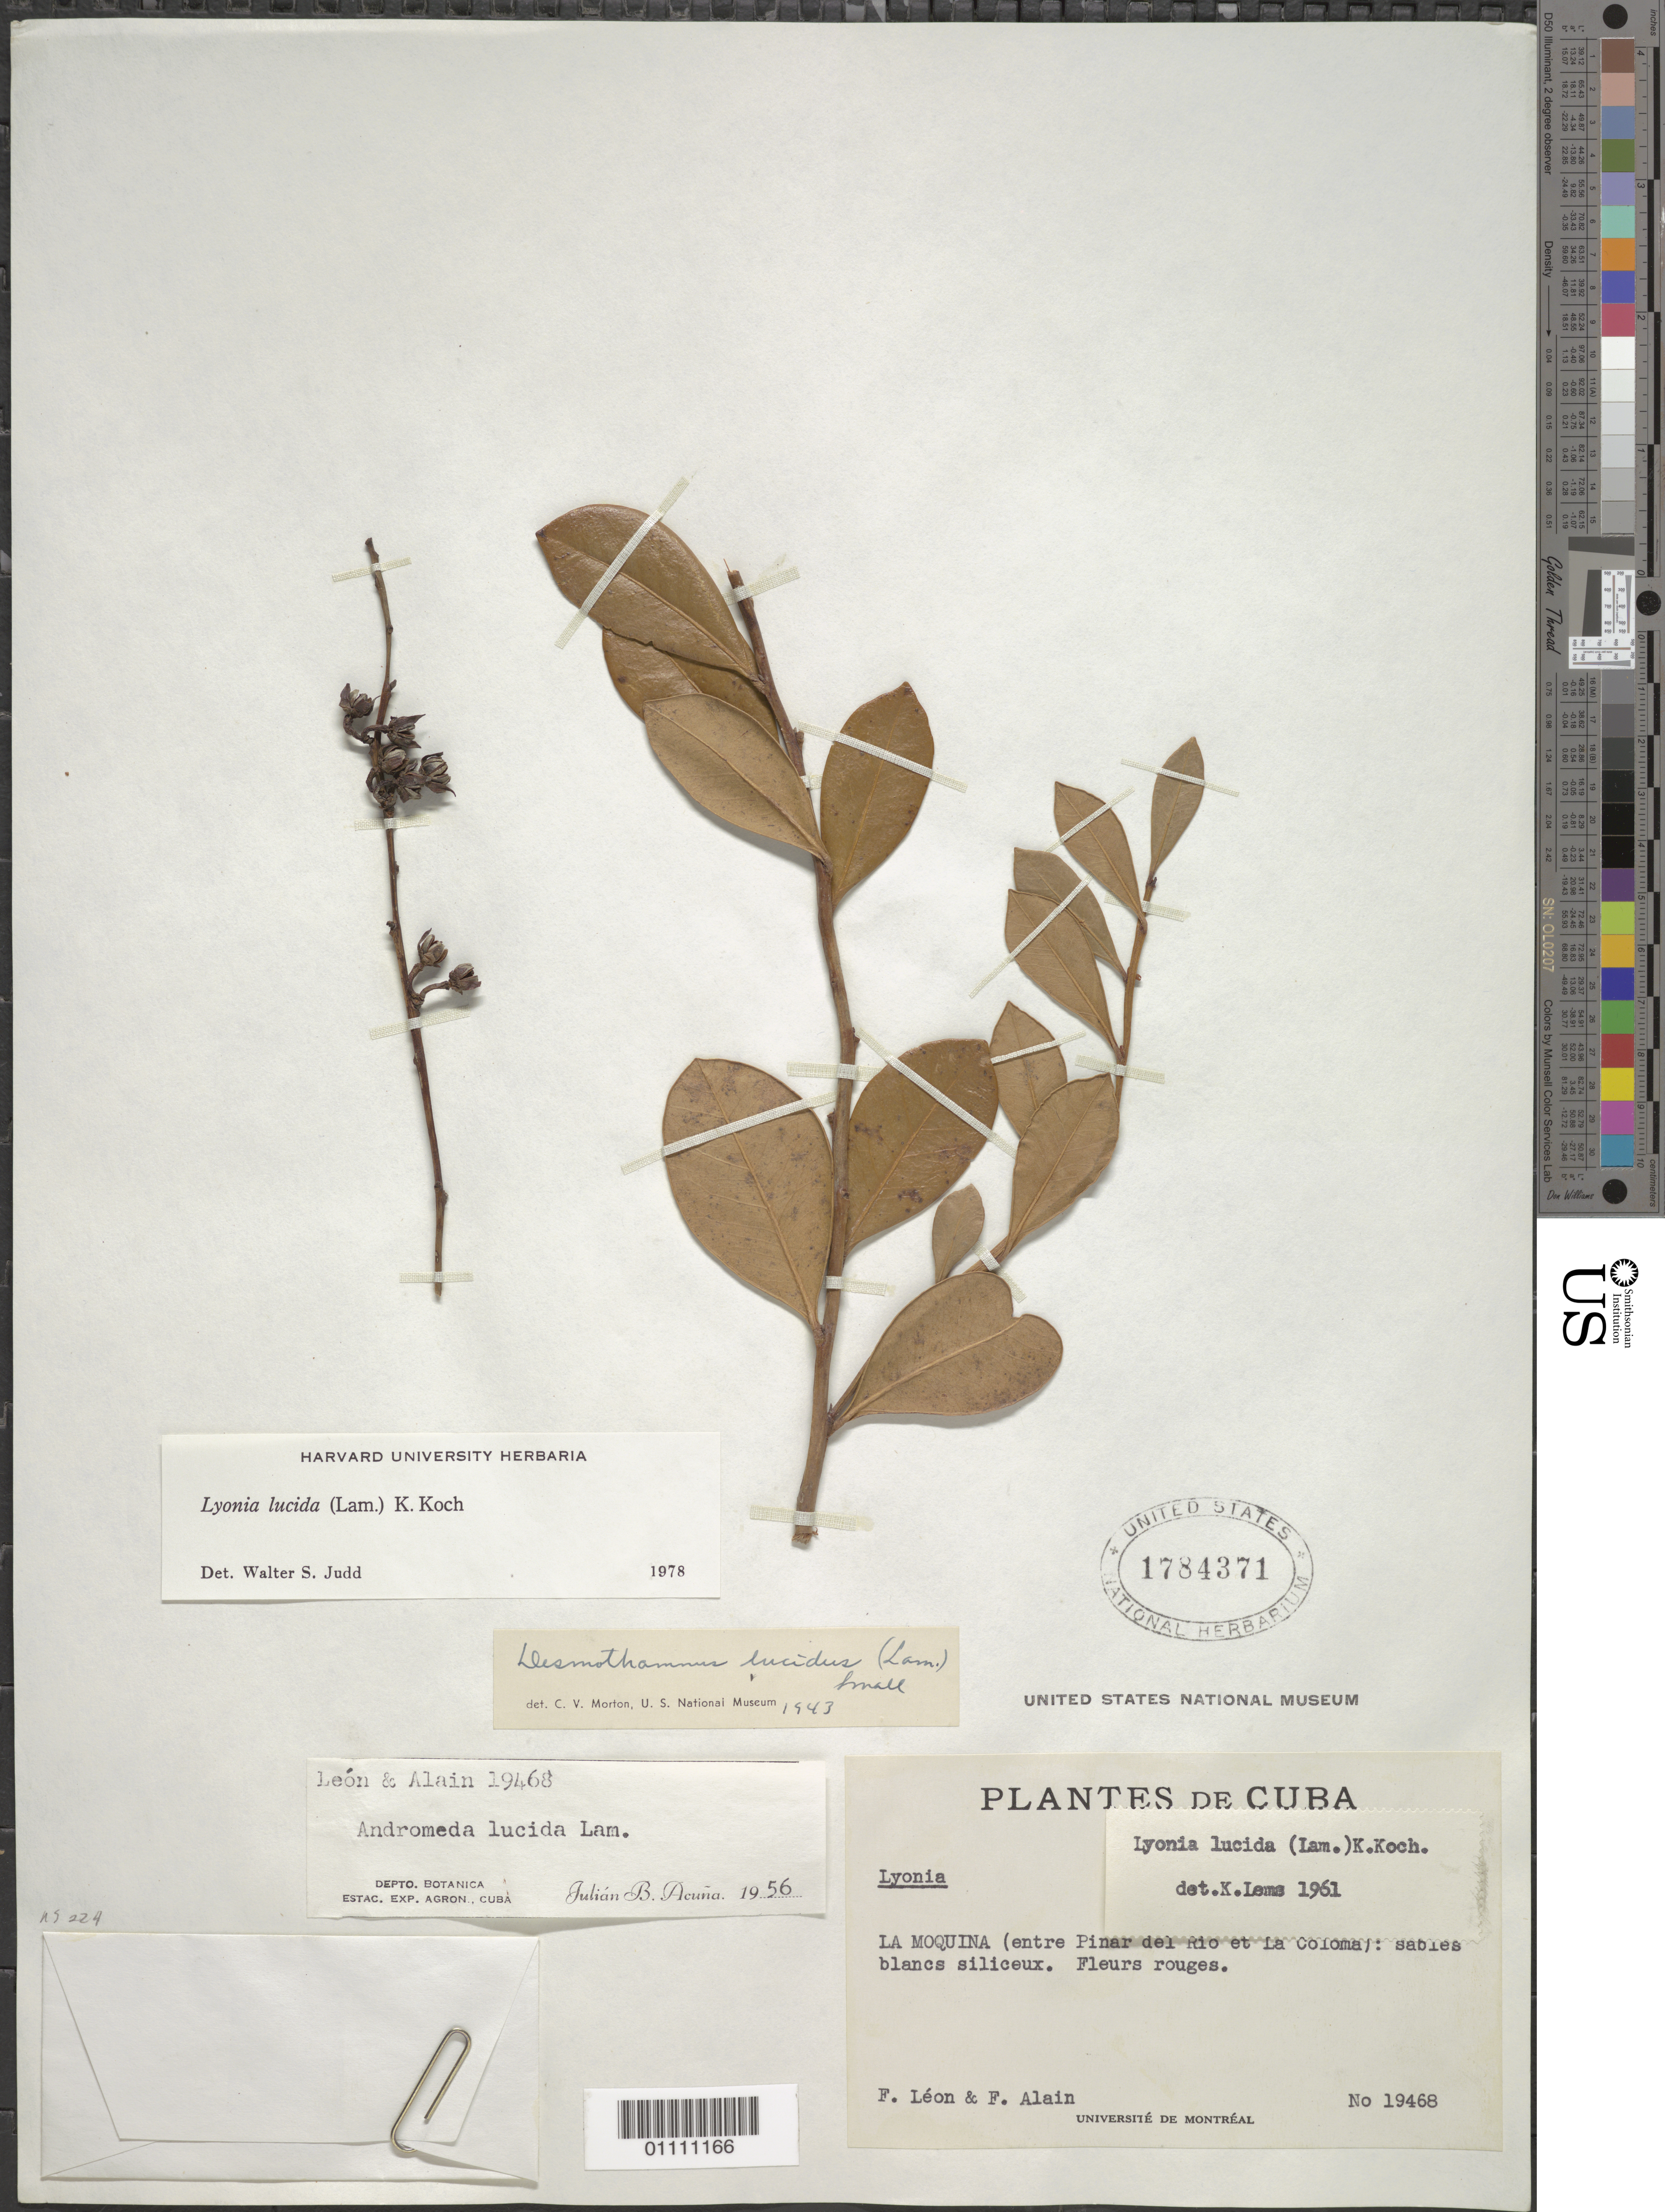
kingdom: Plantae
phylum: Tracheophyta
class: Magnoliopsida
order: Ericales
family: Ericaceae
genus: Lyonia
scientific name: Lyonia lucida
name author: K. Koch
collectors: Bro. León & A. H. Liogier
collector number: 19468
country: Cuba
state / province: Pinar del Rio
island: Cuba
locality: La Maquina, entre Pinar del Rio et La Coloma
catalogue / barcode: US 1784371